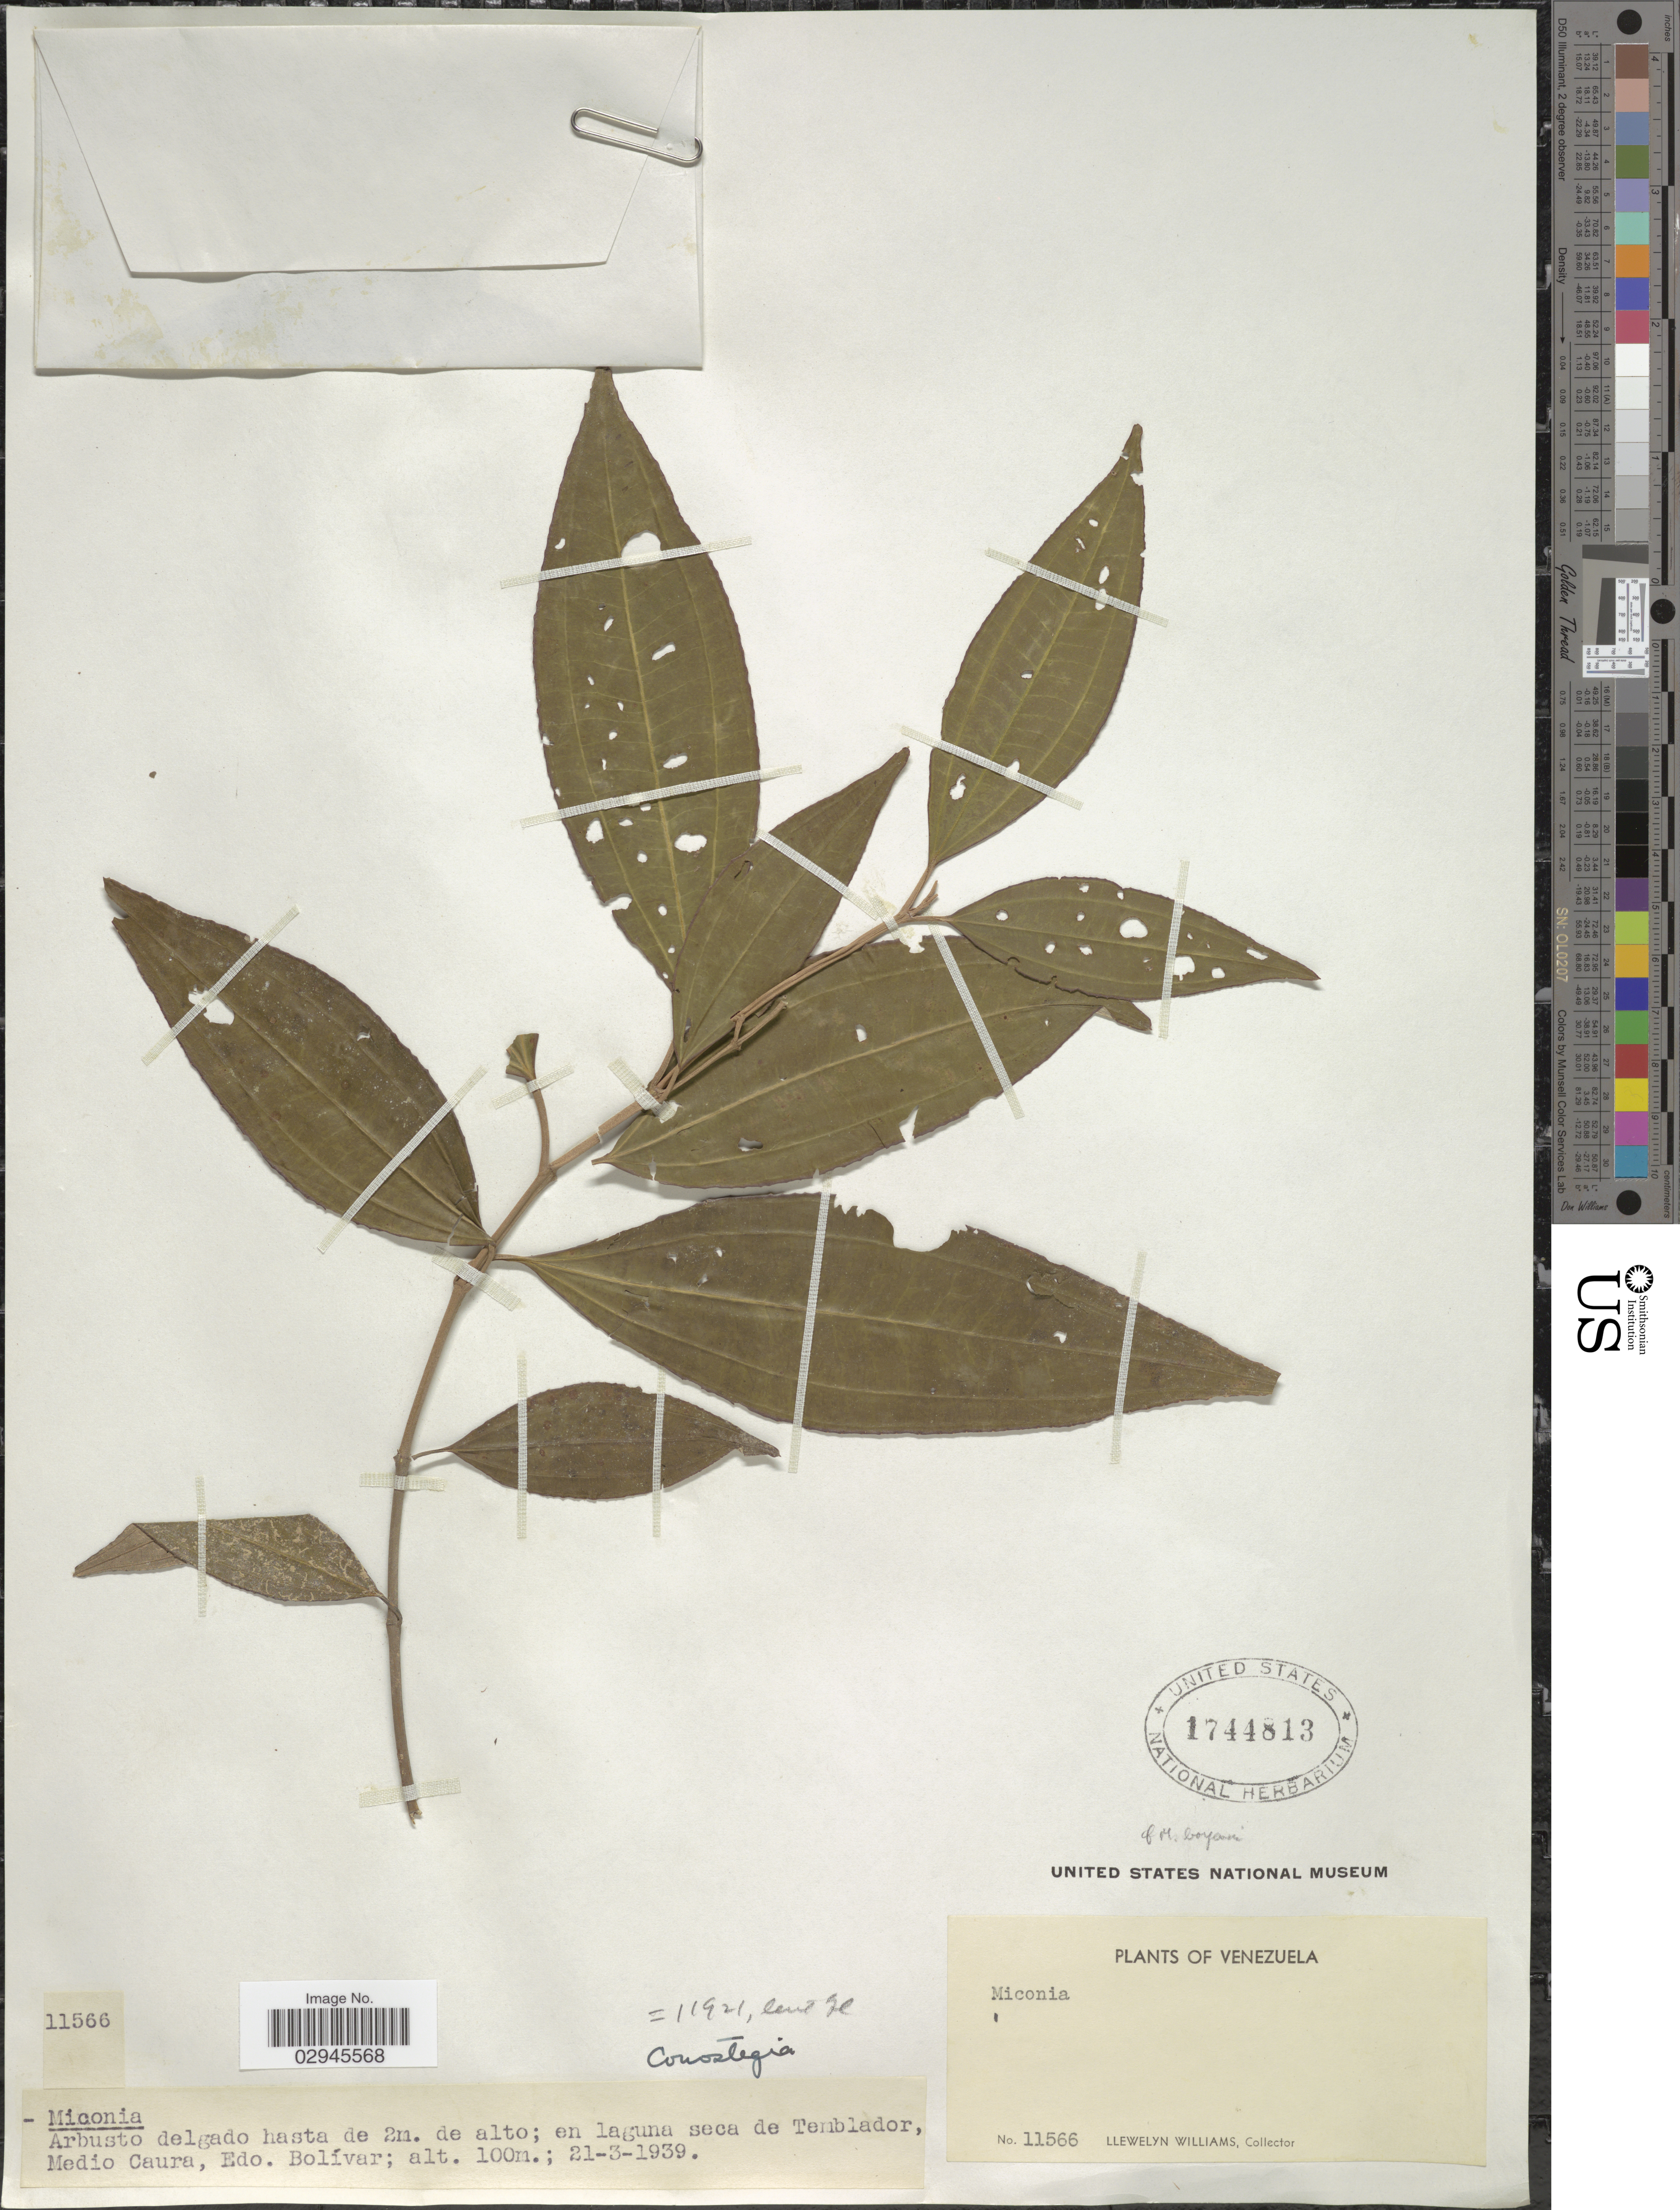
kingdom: Plantae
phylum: Tracheophyta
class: Magnoliopsida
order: Myrtales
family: Melastomataceae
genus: Miconia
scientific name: Miconia sp.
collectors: Ll. Williams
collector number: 11566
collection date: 1939-03-21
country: Venezuela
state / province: Bolivar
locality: En laguna seca de Temblador, Medio Caura.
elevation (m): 100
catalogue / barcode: US 1744813